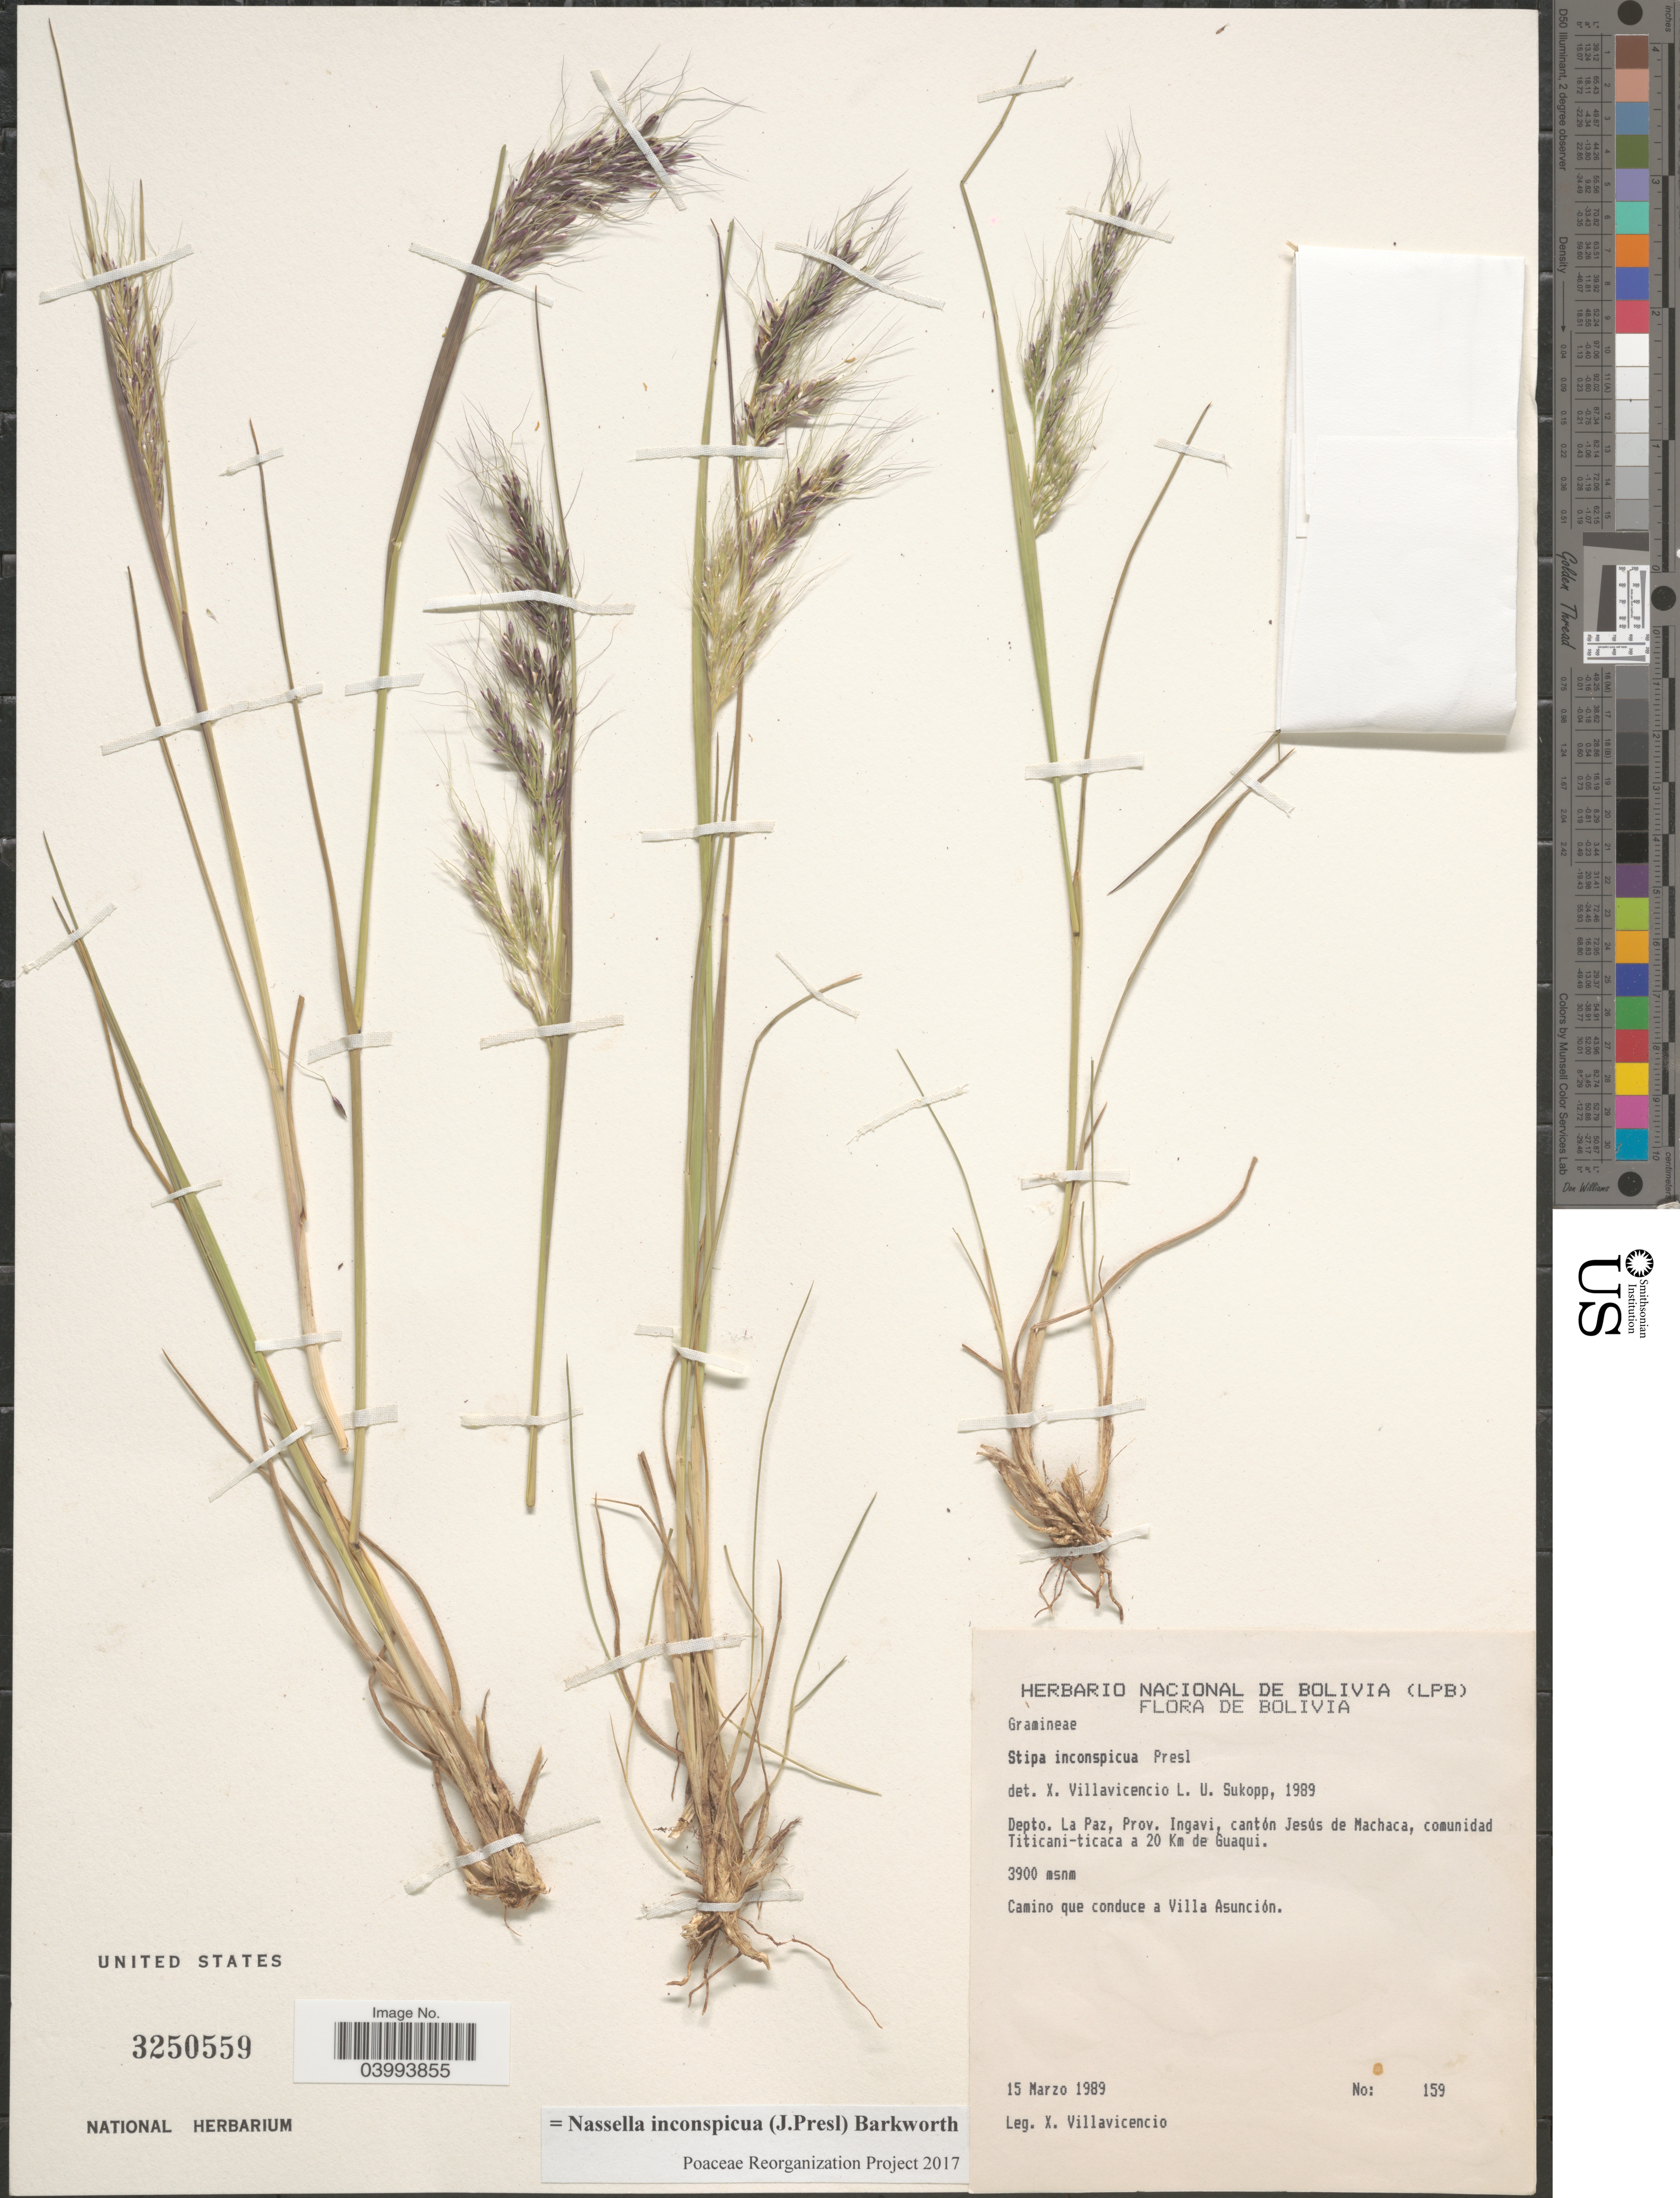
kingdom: Plantae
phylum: Tracheophyta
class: Liliopsida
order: Poales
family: Poaceae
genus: Nassella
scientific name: Nassella inconspicua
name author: (J. Presl) Barkworth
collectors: X. Villavicencio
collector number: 159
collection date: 1989-03-15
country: Bolivia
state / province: La Paz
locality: Depto. La Paz, prov. Ingavi, cantón Jesús de Machaca, comunidad Titicani-ticaca a 20 Km de Guaqui. Camino que conduce a Villa Asunción.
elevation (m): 3900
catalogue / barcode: US 3250559